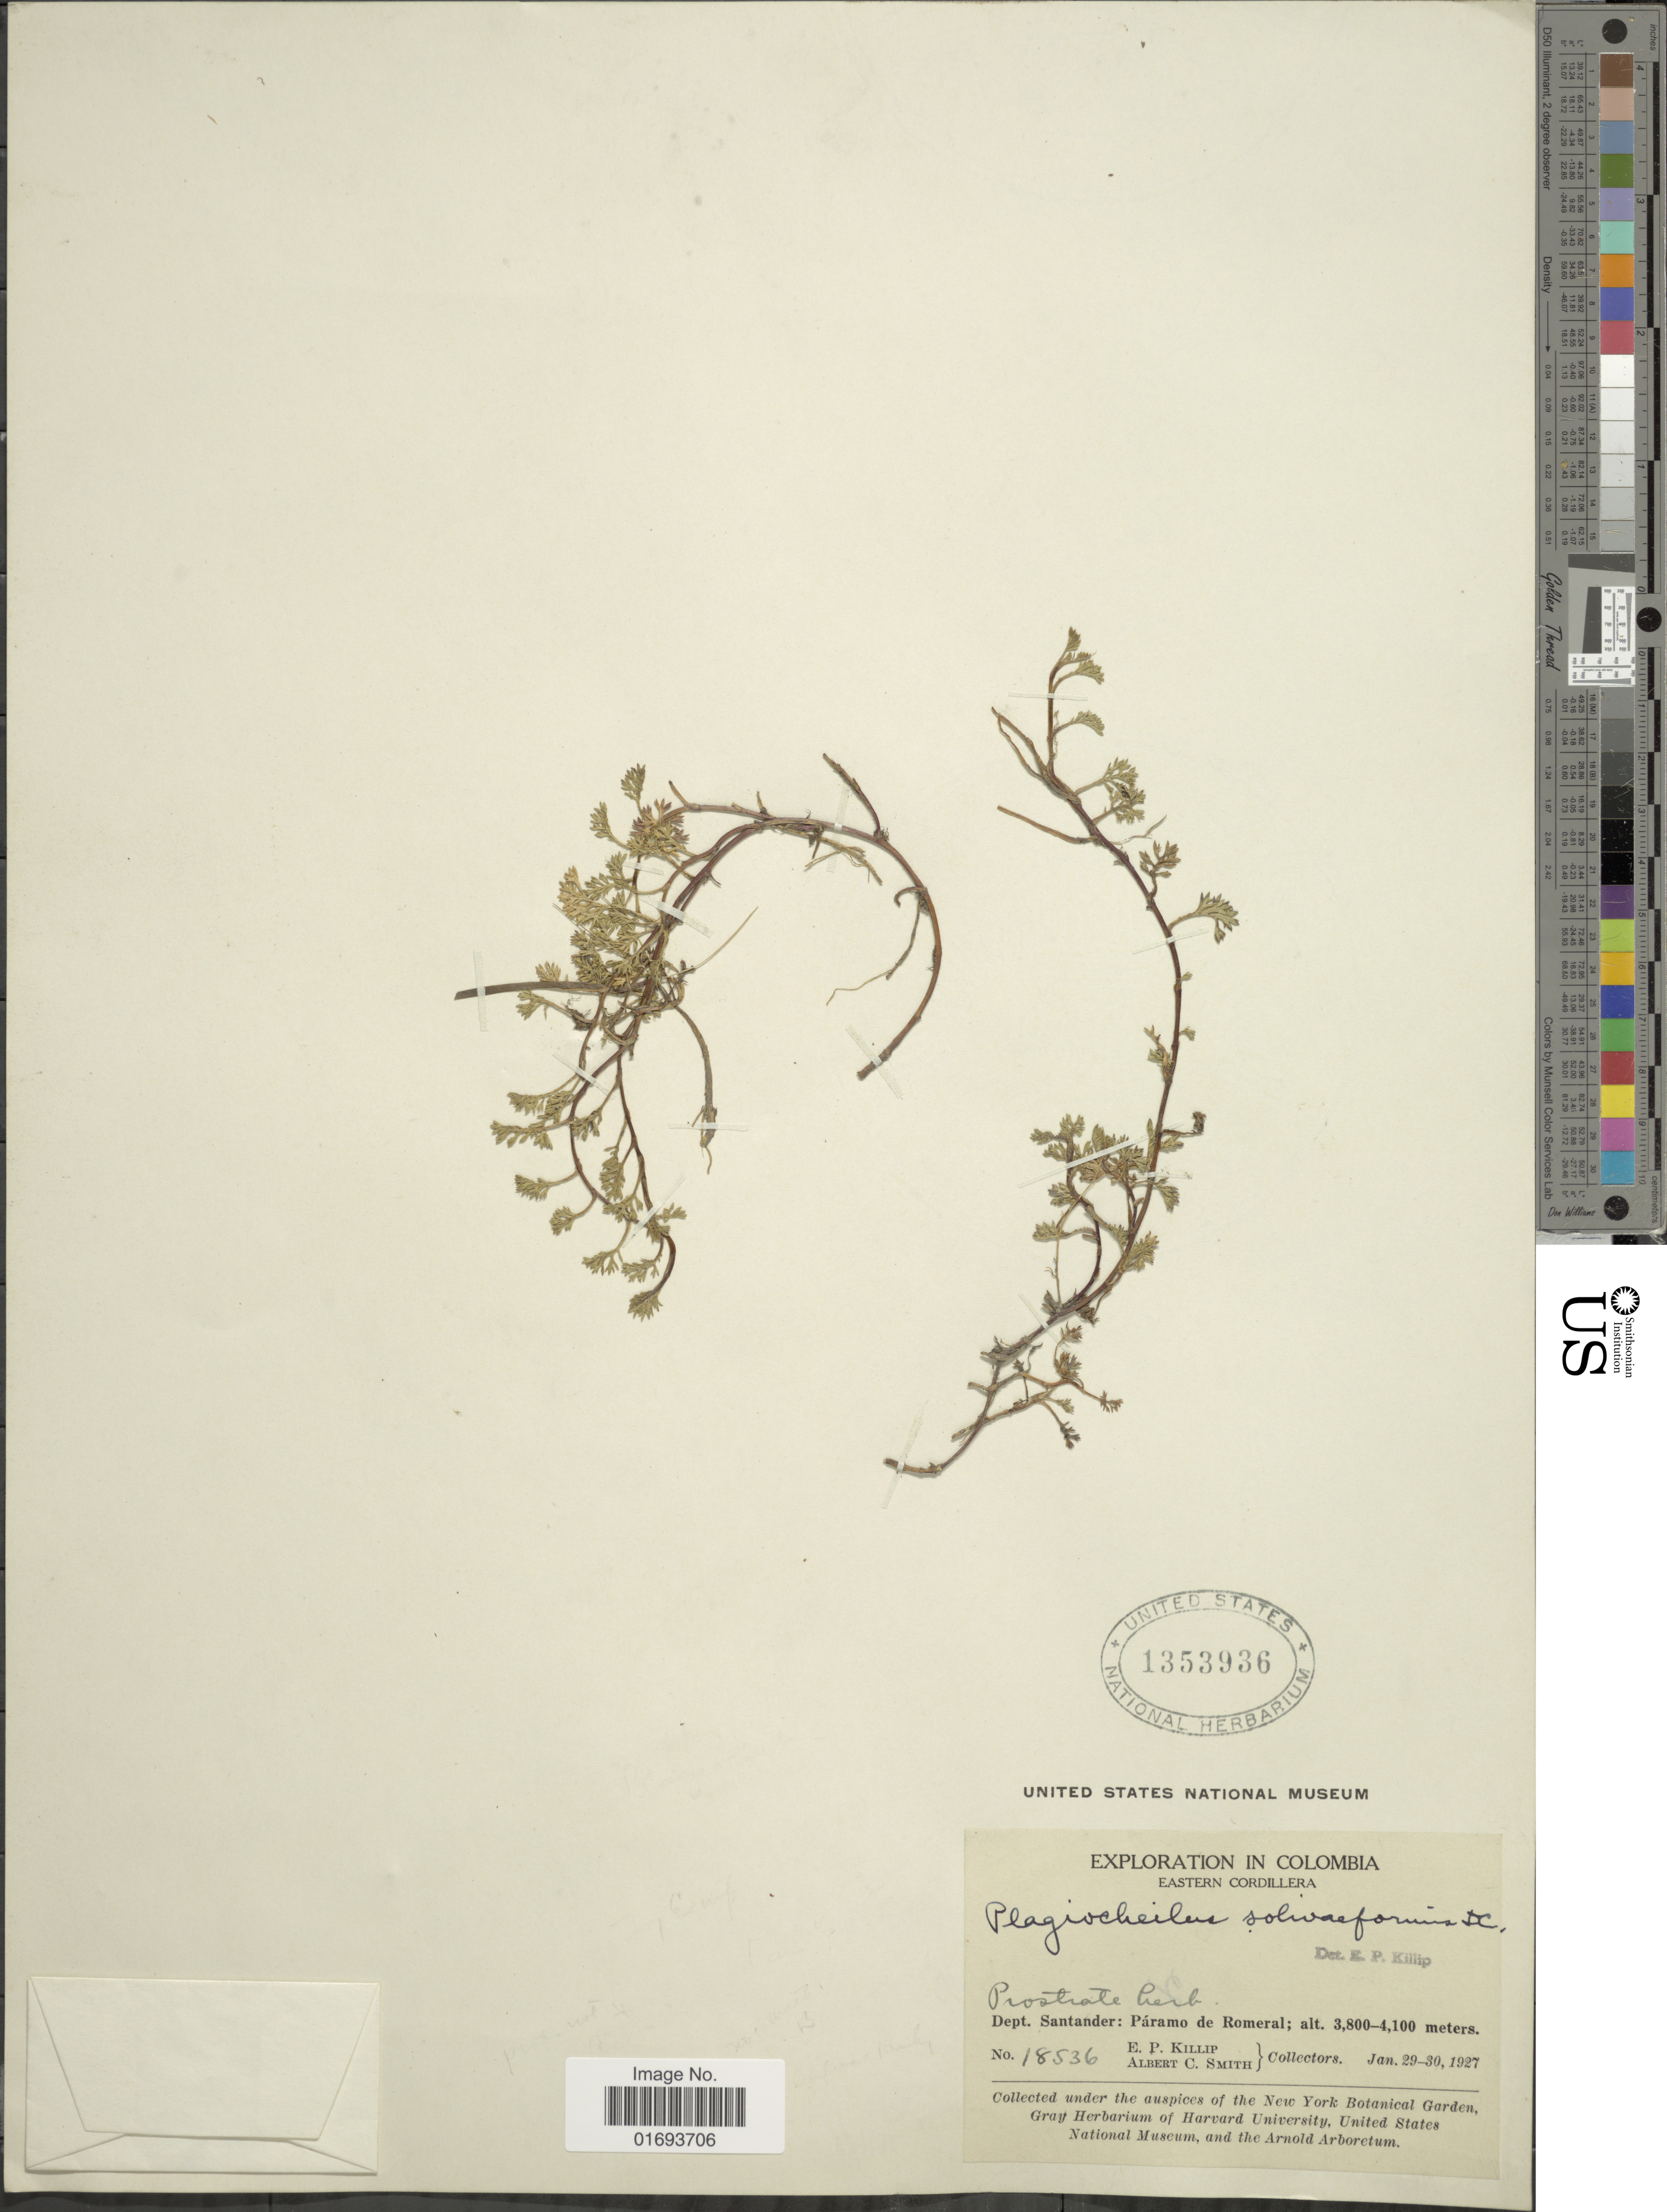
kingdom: Plantae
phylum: Tracheophyta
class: Magnoliopsida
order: Asterales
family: Asteraceae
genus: Plagiocheilus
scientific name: Plagiocheilus solivaeformis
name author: DC.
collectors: E. P. Killip & A. C. Smith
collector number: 18536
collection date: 1927-01-29/1927-01-30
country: Colombia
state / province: Santander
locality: Colombia. Eastern Cordillera. Dept. Santander: Paramo de Romeral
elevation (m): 3800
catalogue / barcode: US 1353936